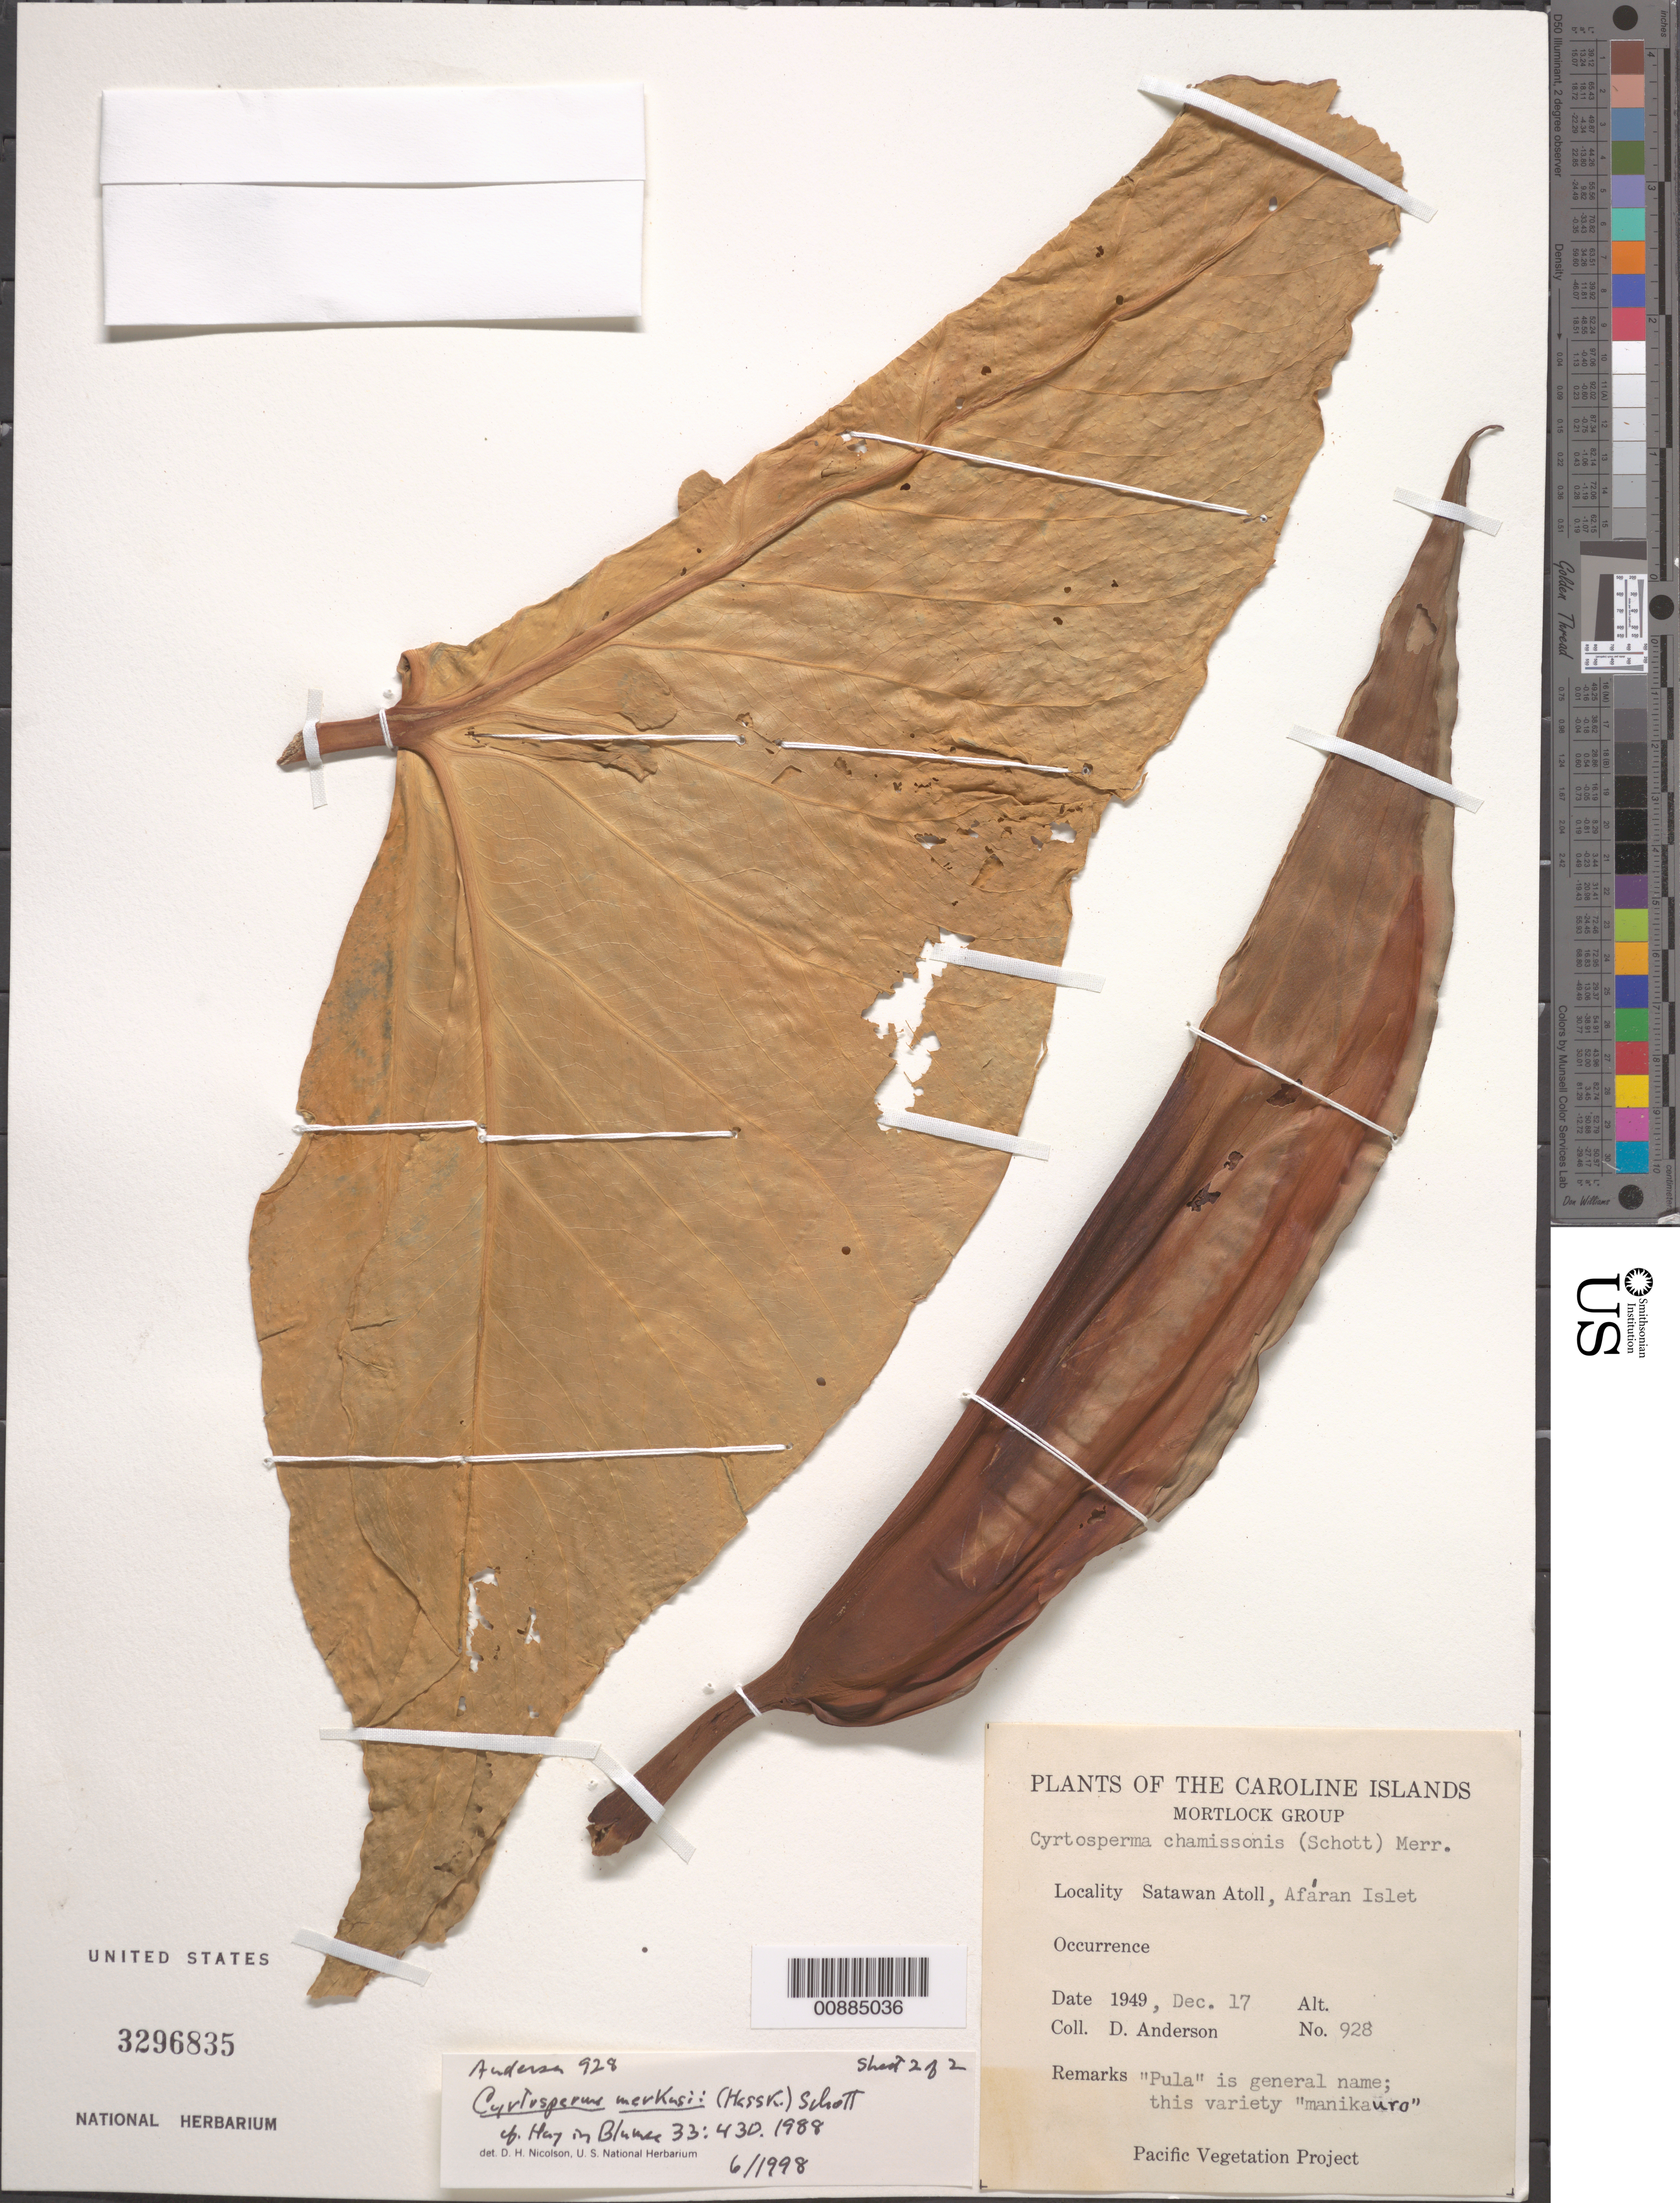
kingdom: Plantae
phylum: Tracheophyta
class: Liliopsida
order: Alismatales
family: Araceae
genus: Cyrtosperma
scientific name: Cyrtosperma merkusii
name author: (Hassk.) Schott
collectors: D. Anderson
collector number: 928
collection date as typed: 17 Dec 1949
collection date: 1949-12-17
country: Micronesia, Federated States of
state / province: Truk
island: Satawan Atoll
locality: Afaran Islet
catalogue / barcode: US 3296835